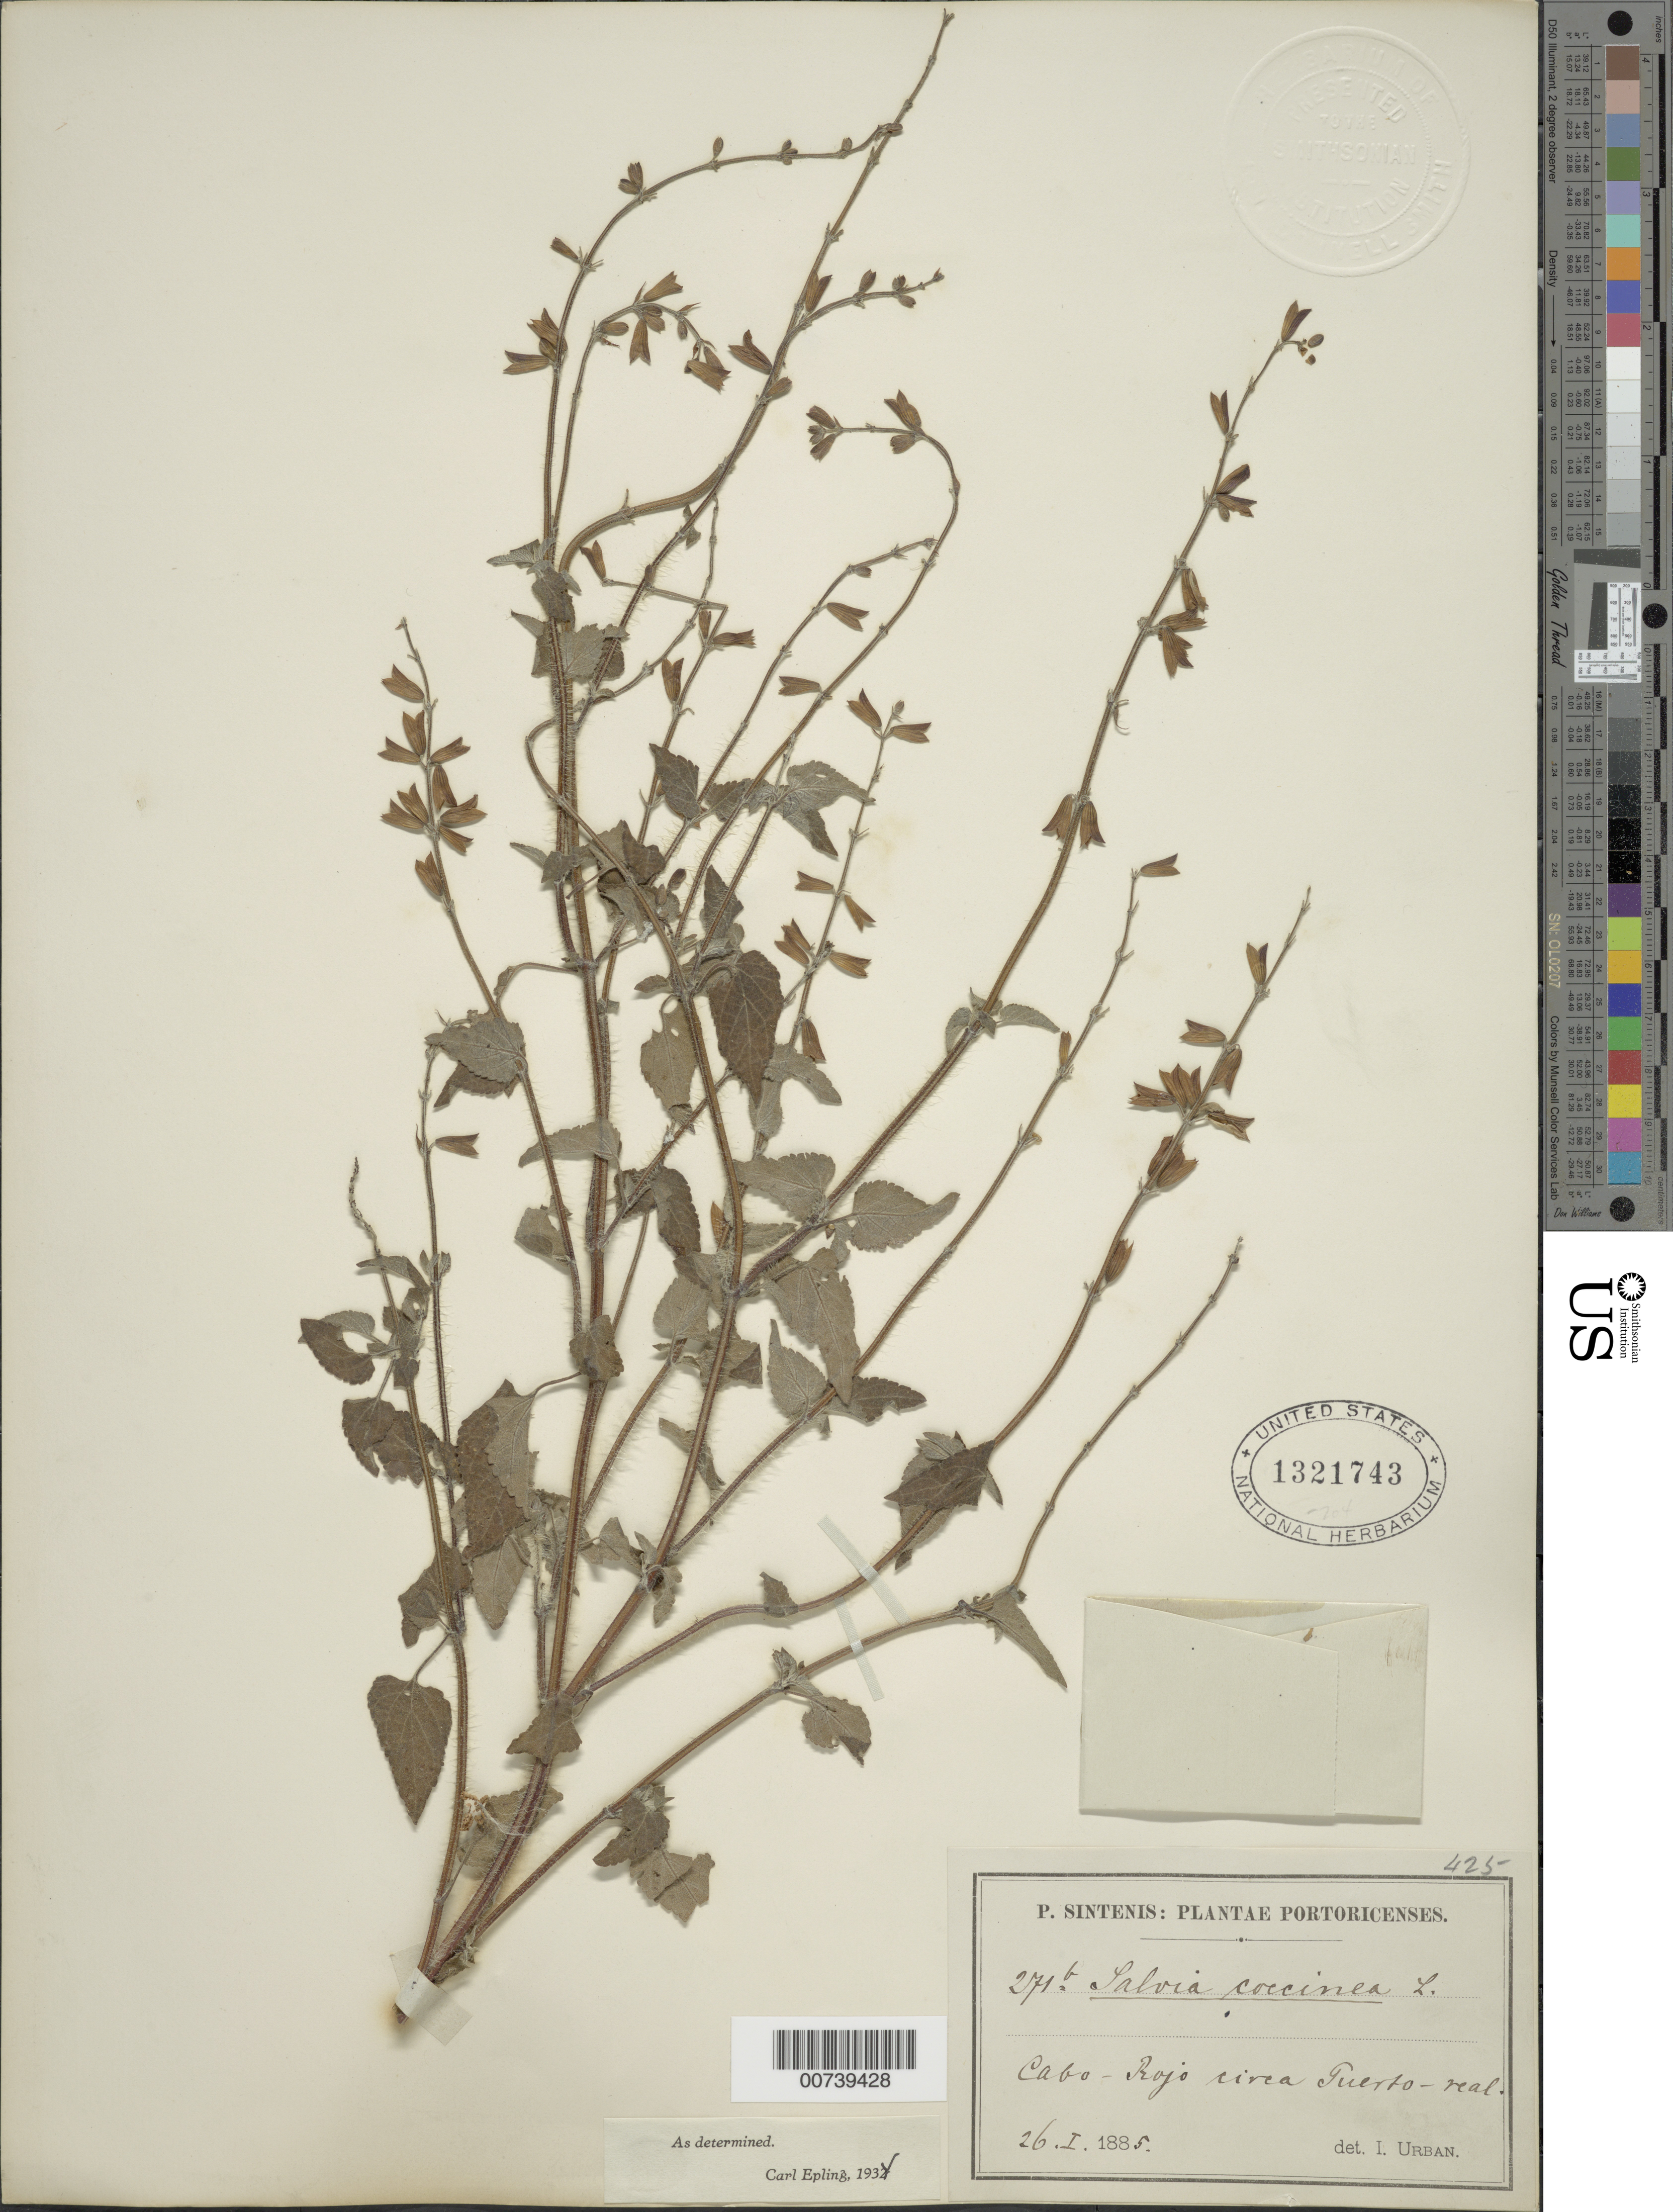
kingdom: Plantae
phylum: Tracheophyta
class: Magnoliopsida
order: Lamiales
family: Lamiaceae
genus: Salvia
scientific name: Salvia coccinea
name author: Buc'hoz ex Etl.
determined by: Epling, C. C.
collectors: P. Sintenis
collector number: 271b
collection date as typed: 26 Jan 1885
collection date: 1885-01-26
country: Puerto Rico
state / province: Cabo Rojo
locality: Cabo Rojo circa Puerto Real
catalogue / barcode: US 1321743